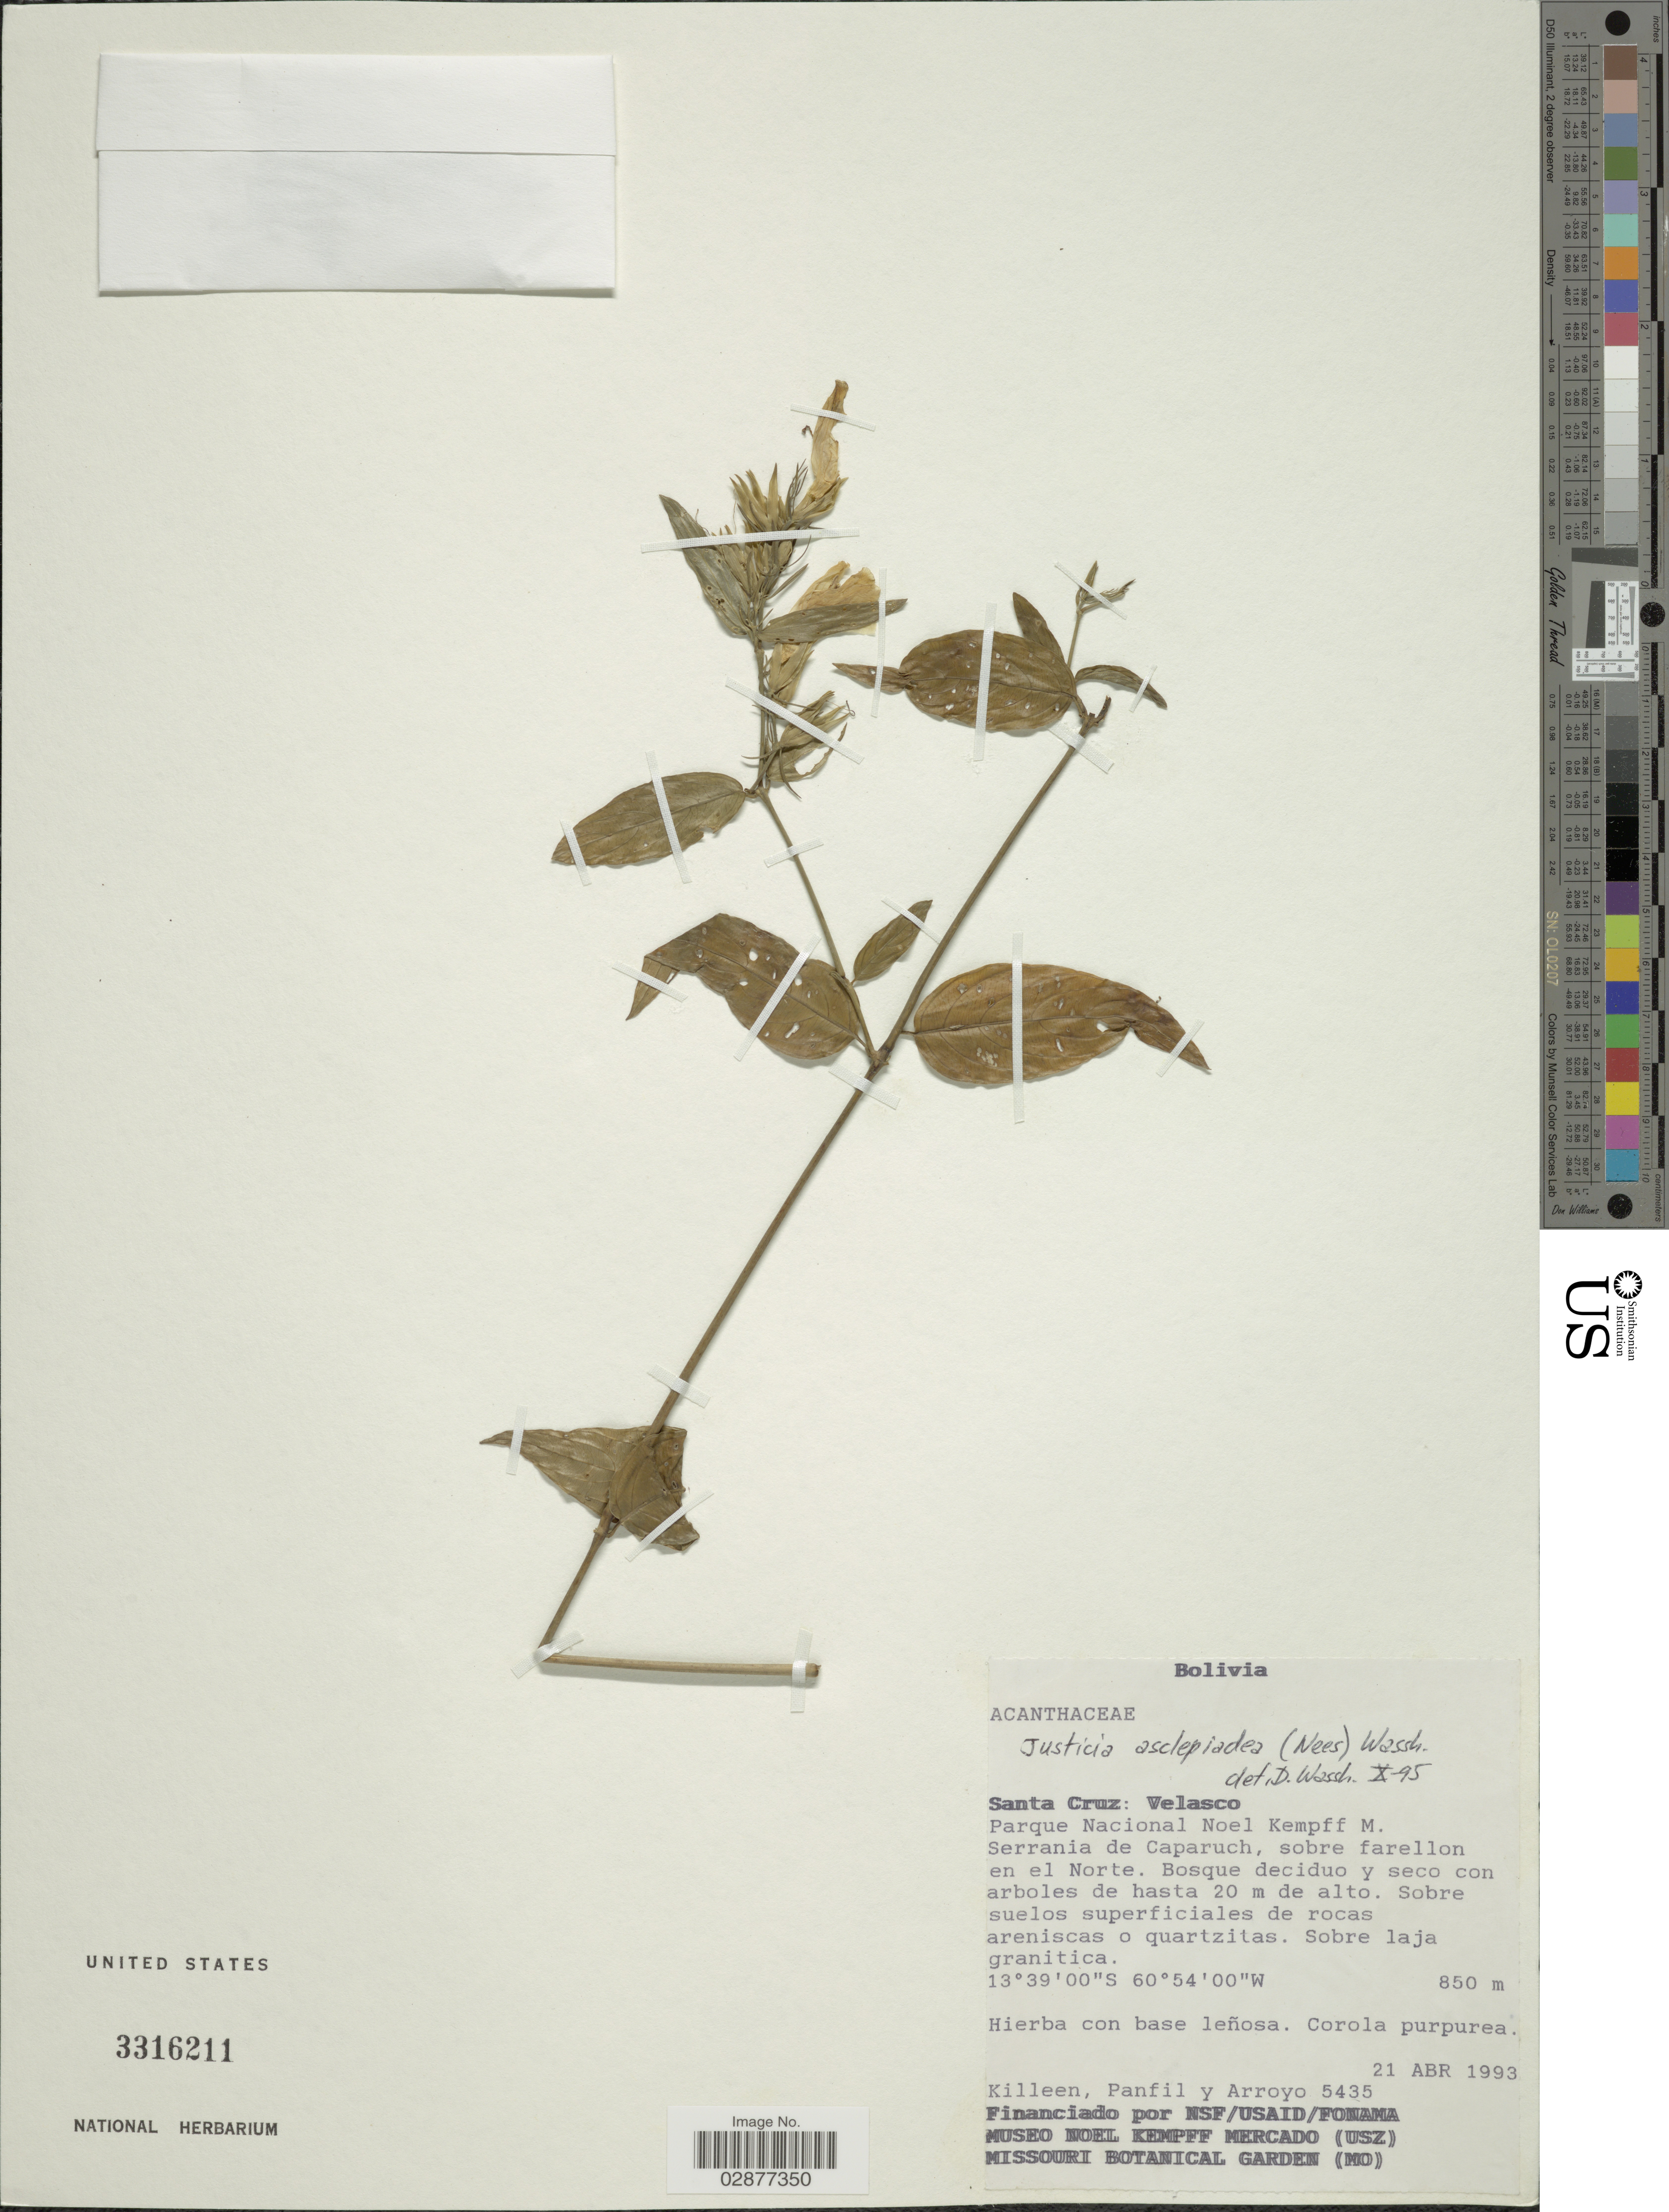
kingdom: Plantae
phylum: Tracheophyta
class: Magnoliopsida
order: Lamiales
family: Acanthaceae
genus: Justicia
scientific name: Justicia asclepiadea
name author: (Nees) Wassh. & C. Ezcurra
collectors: Killeen, --, -- Panfil & Arroyo, --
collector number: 5435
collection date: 1993-04-21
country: Bolivia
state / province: Santa Cruz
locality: Velasco. Parque Nacional Noel Kempff M. Serriana de Caparuch, sobre farellon en el Norte.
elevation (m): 850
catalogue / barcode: US 3316211